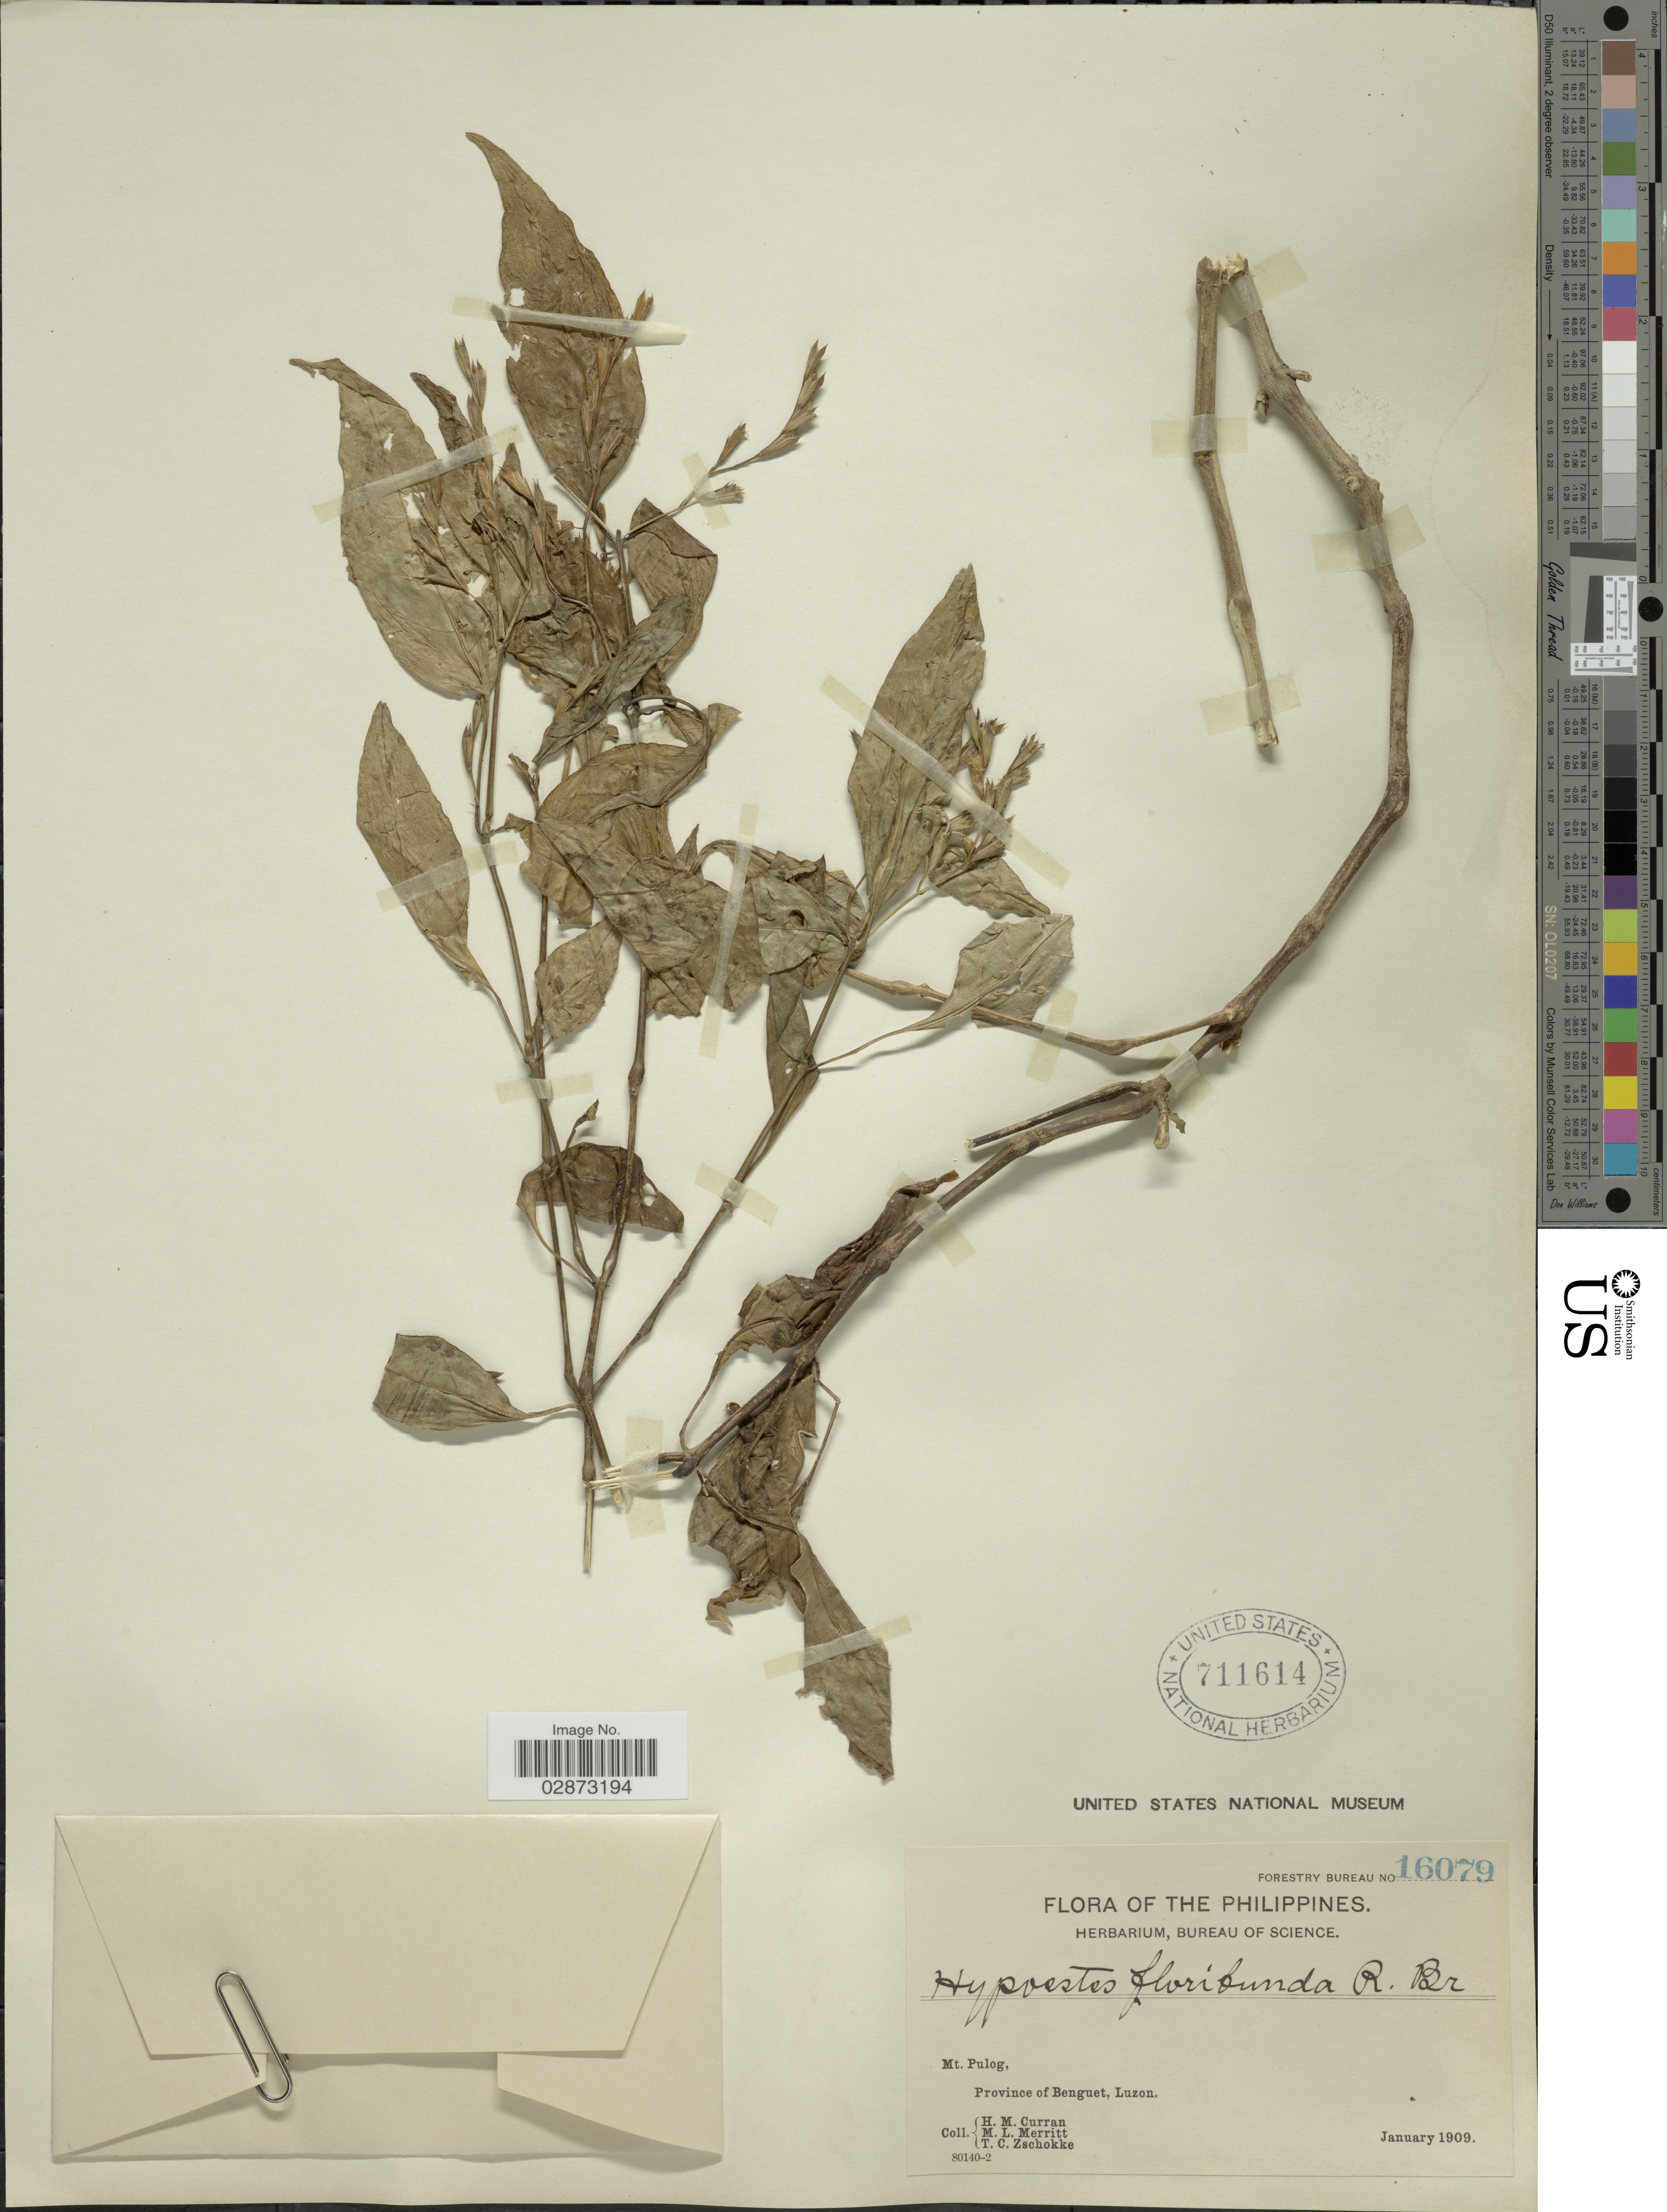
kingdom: Plantae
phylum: Tracheophyta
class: Magnoliopsida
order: Lamiales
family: Acanthaceae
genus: Hypoestes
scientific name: Hypoestes floribunda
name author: R. Br.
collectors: H. M. Curran, M. L. Merritt & T. C. Zschokke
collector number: Forestry Bureau 16079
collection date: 1909-01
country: Philippines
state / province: Cordillera (Administrative Region)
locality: Mt. Pulog, Province of Benguet, Luzon.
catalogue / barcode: US 711614